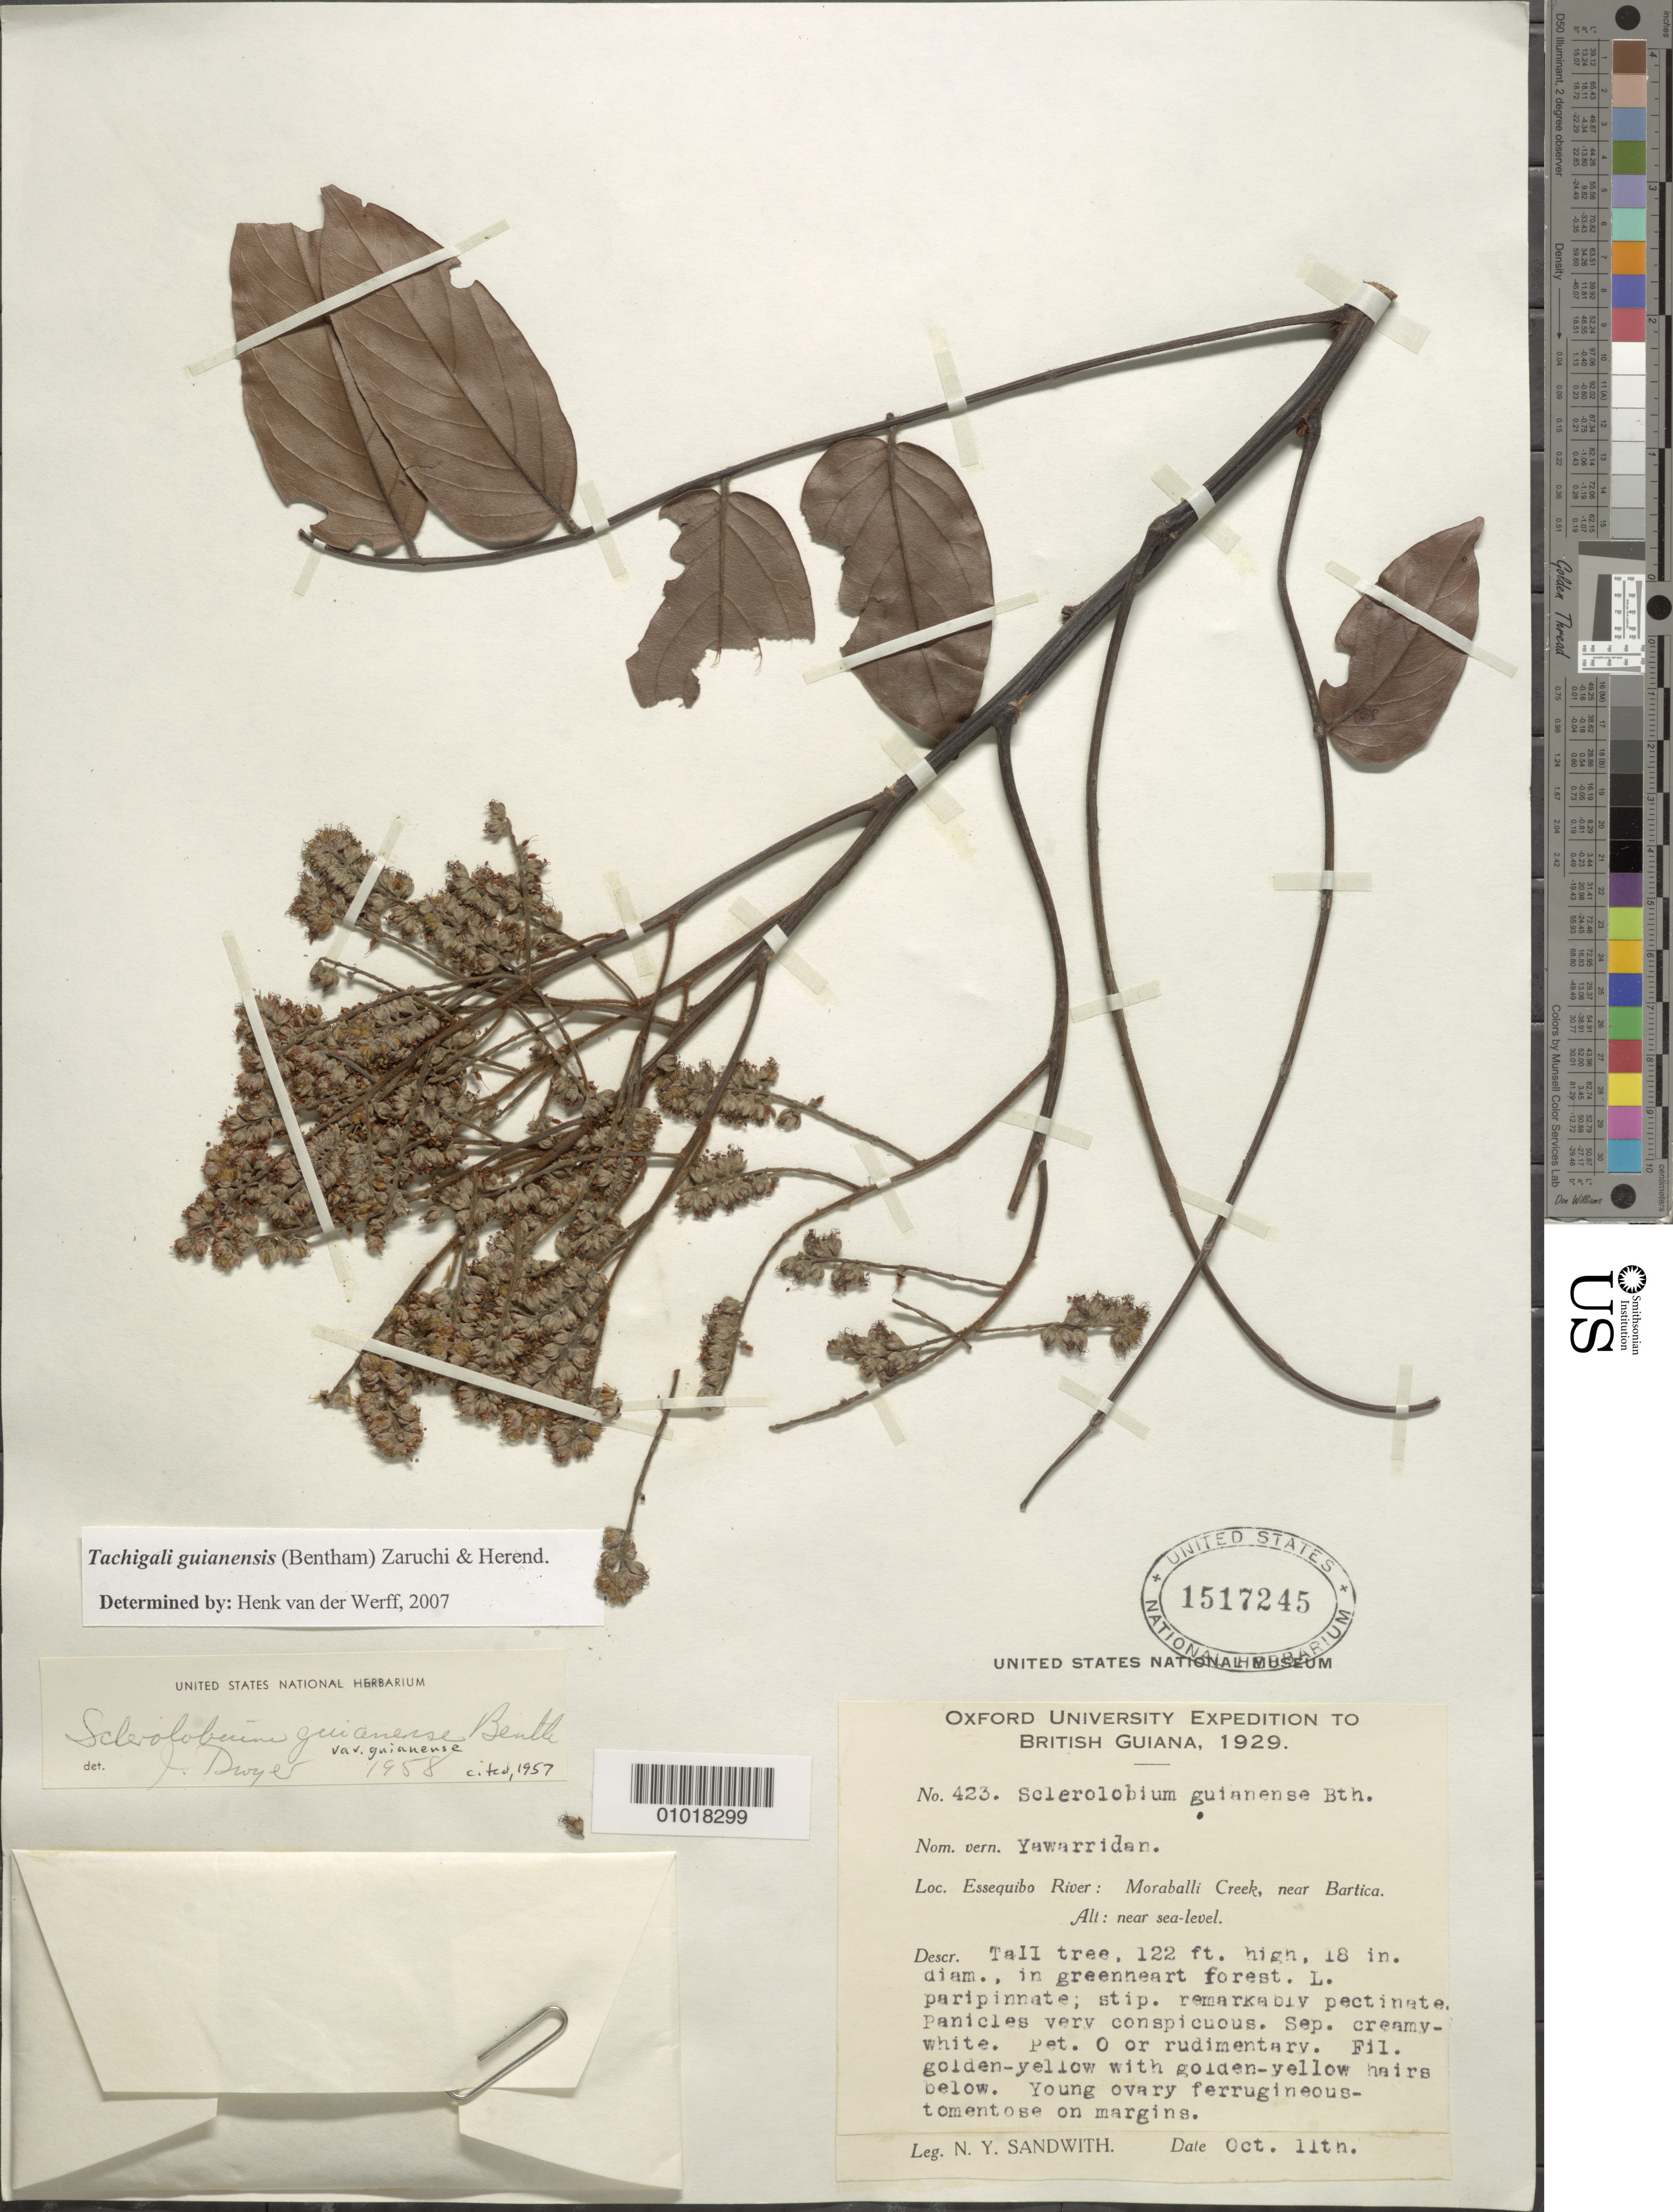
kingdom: Plantae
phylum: Tracheophyta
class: Magnoliopsida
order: Fabales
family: Fabaceae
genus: Tachigali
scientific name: Tachigali guianensis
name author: (Benth.) Zarucchi & Herend.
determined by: van der Werff, H., (MO), Missouri Botanical Garden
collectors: N. Y. Sandwith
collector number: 423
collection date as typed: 11-Oct-29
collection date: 1929-10-11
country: Guyana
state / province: U. Demerara-Berbice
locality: Moraballi Creek, Essequibo R., near Bartica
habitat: Greenheart forest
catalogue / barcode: US 1517245